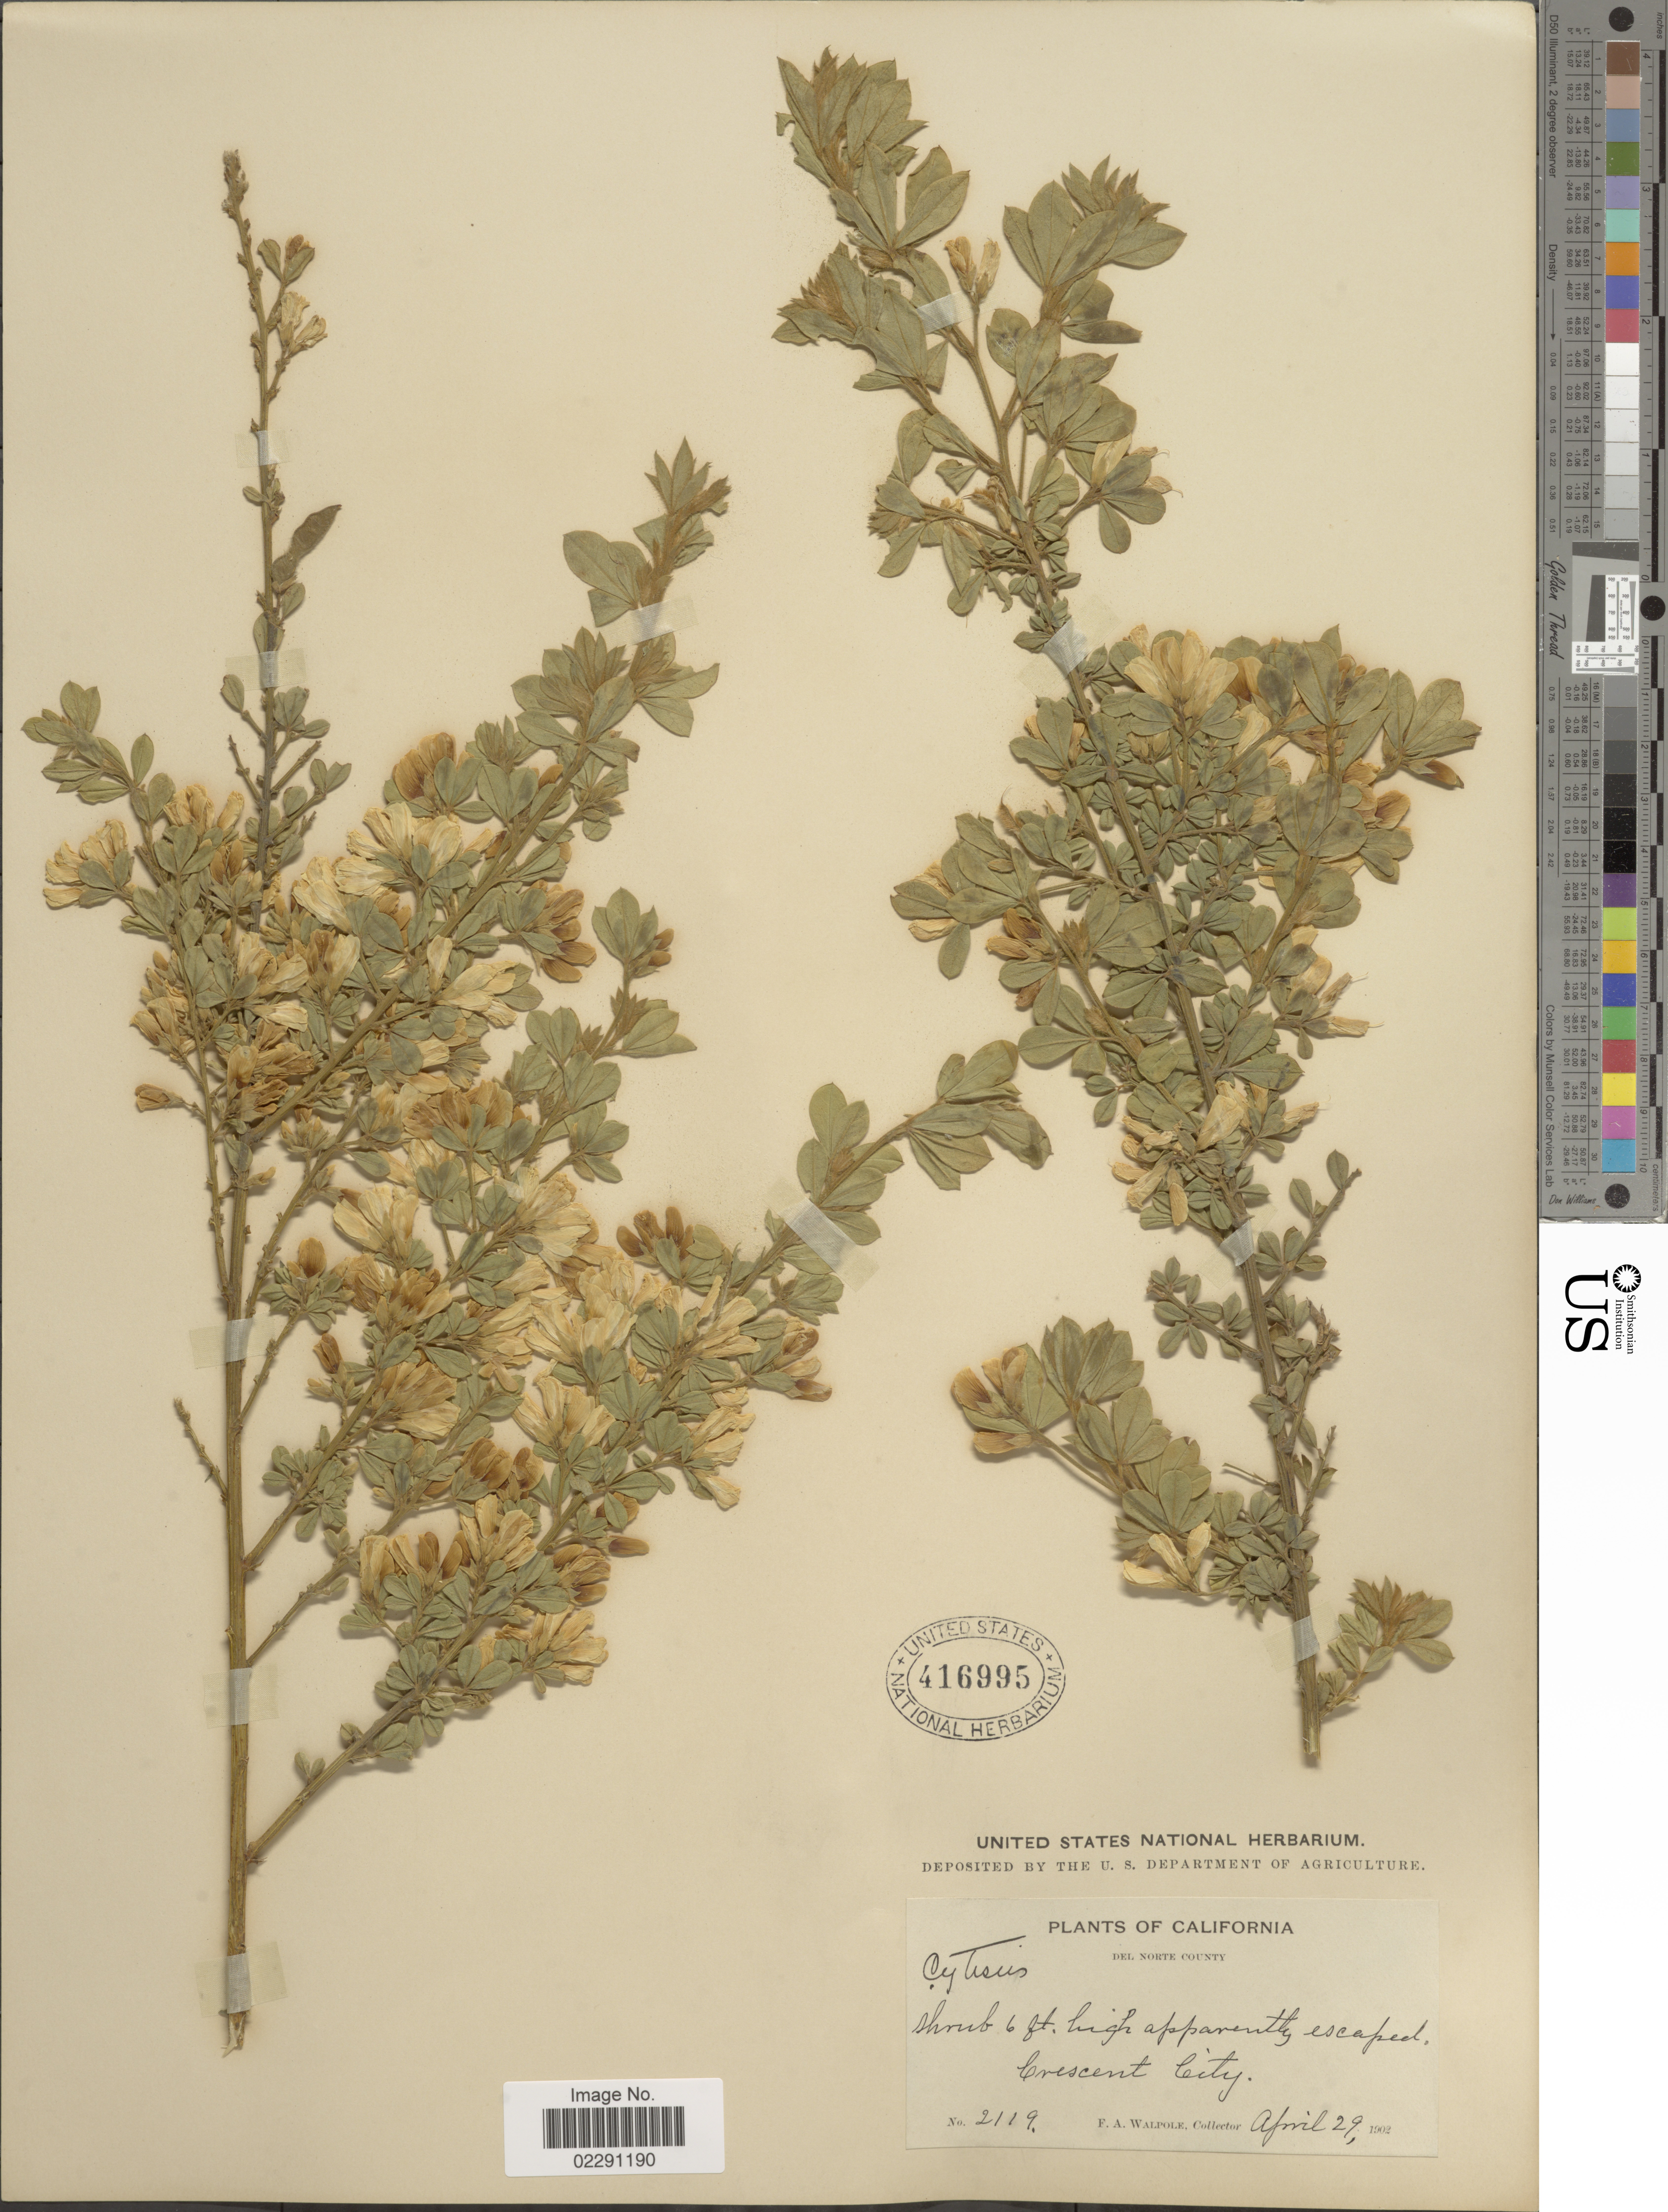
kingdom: Plantae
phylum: Tracheophyta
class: Magnoliopsida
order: Fabales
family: Fabaceae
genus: Genista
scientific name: Genista monspessulana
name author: (L.) L.A.S. Johnson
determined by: Strong, Mark T., (BOT), Smithsonian Institution - National Museum of Natural History (UNITED STATES)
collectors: F. Walpole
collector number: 2119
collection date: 1902-04-29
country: United States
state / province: California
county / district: Del Norte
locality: Del Norte County, Crescent City.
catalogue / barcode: US 416995